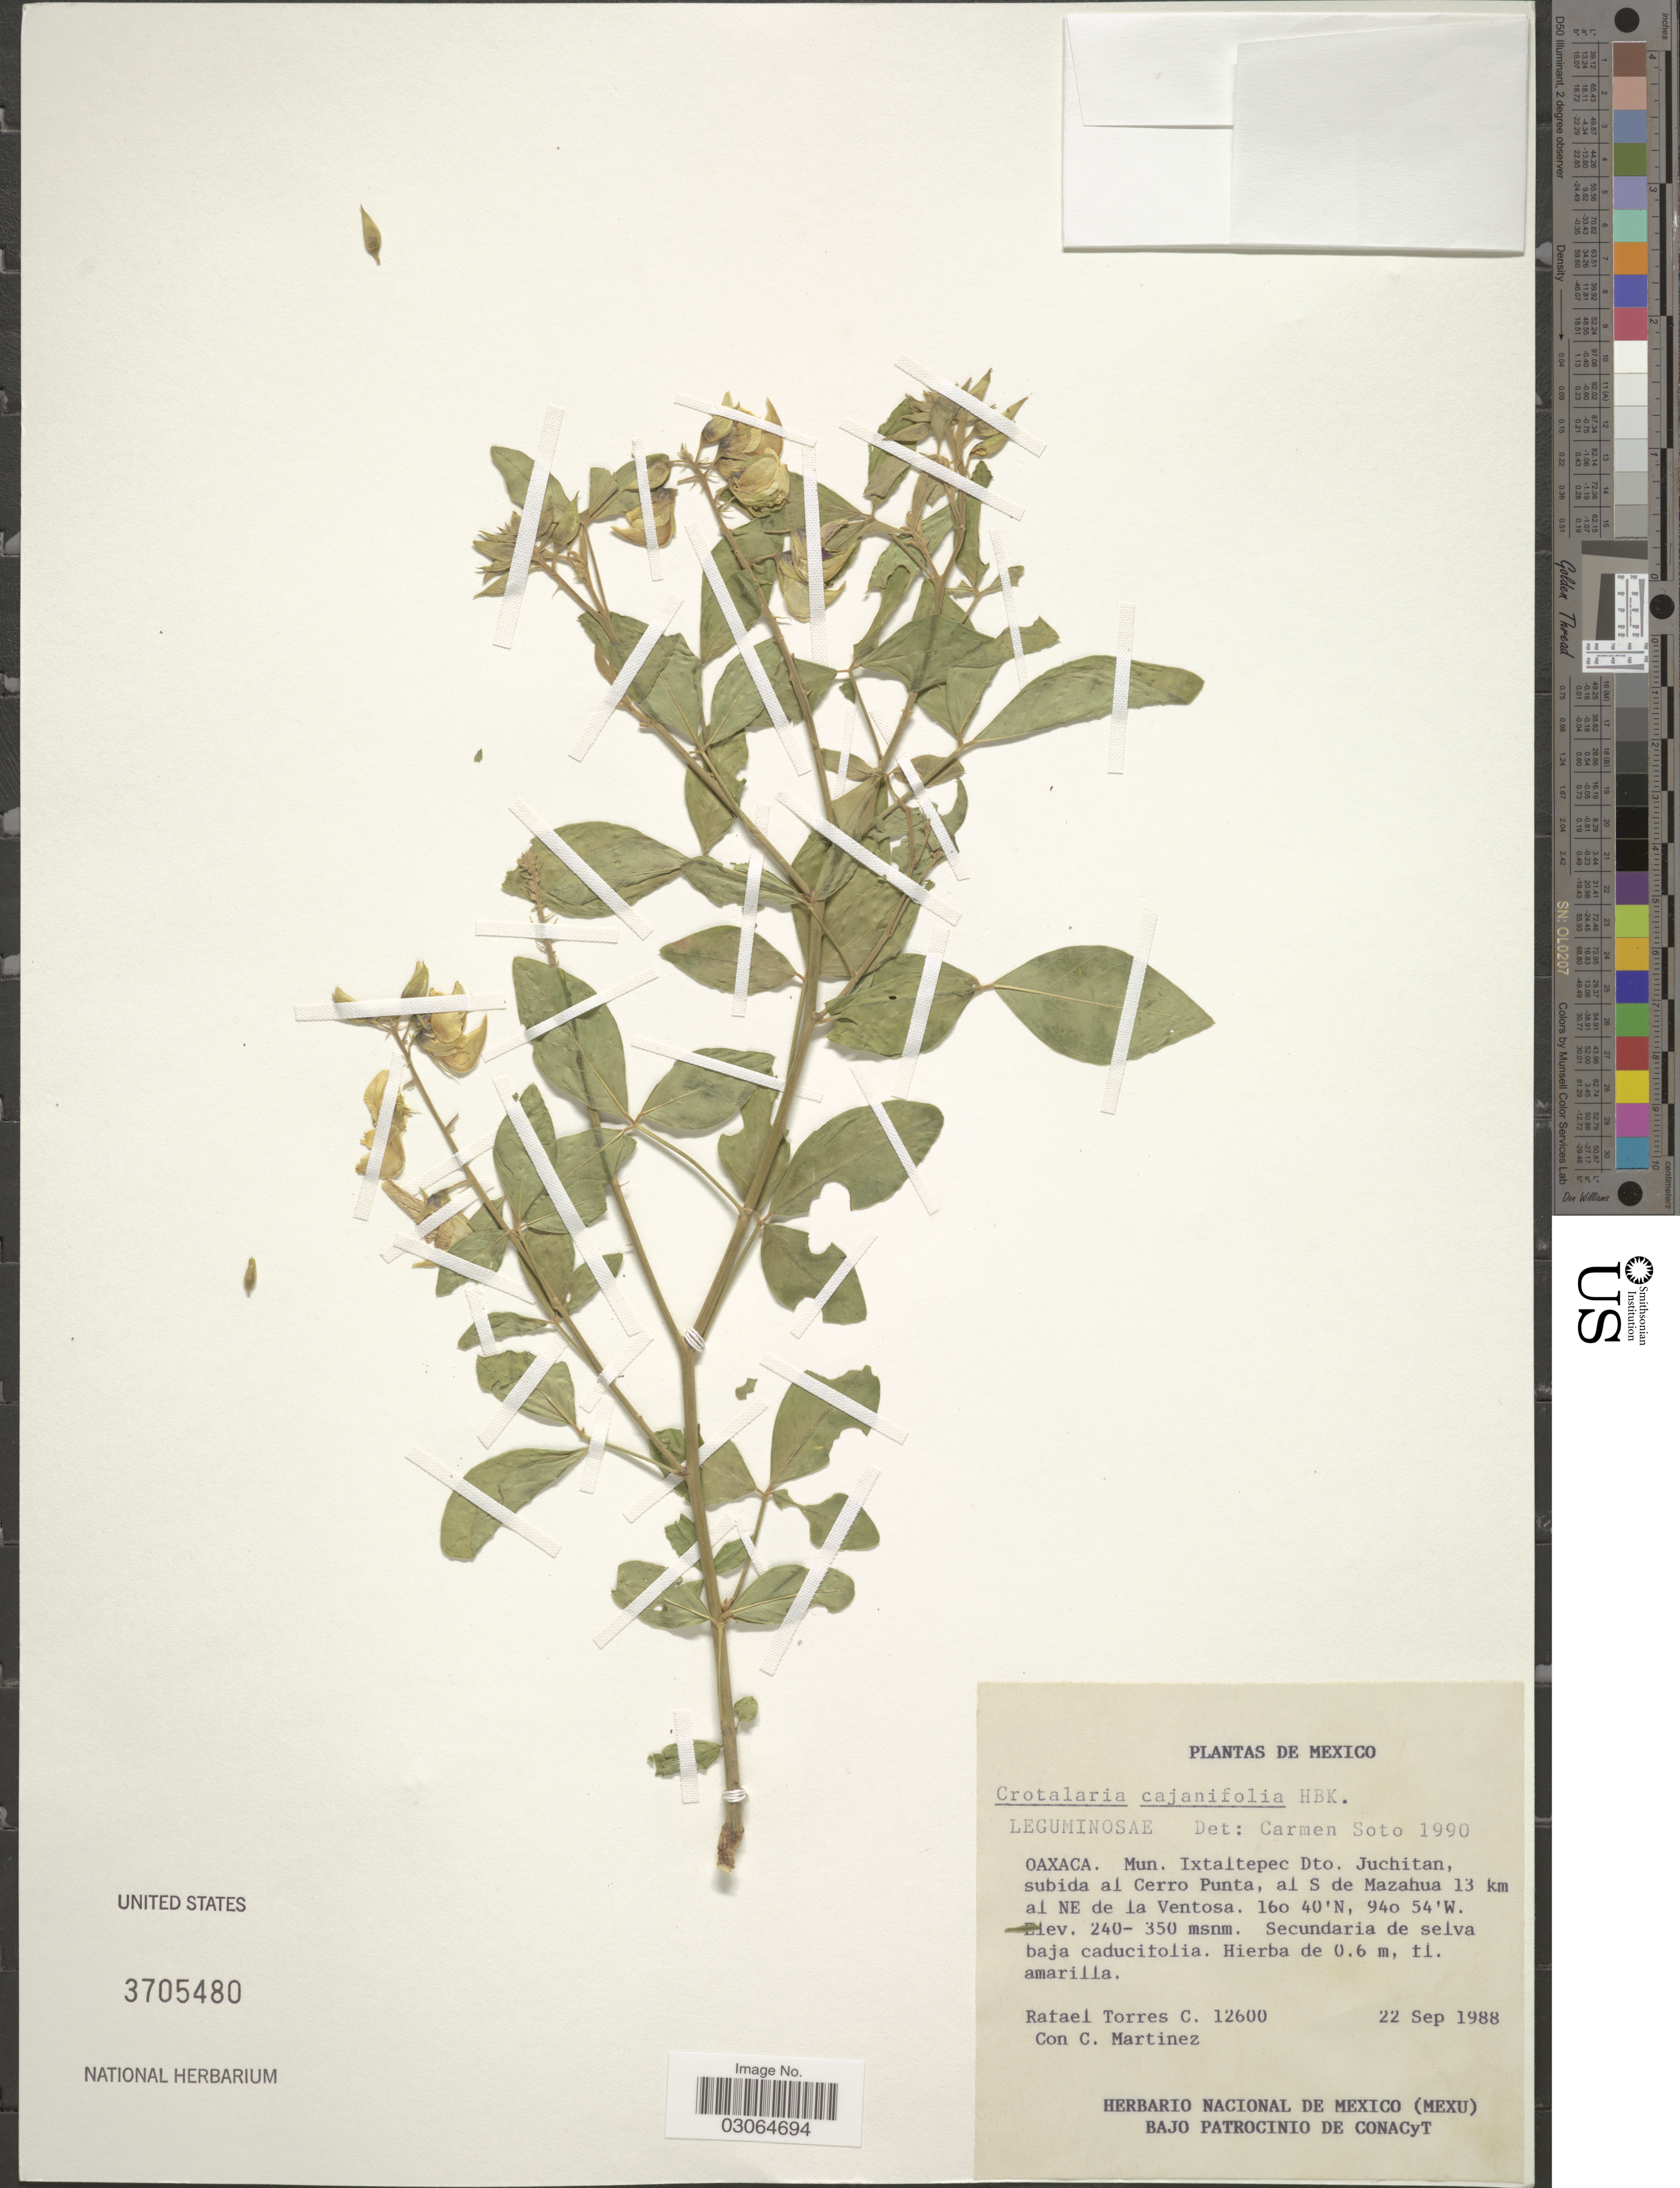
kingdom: Plantae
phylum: Tracheophyta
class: Magnoliopsida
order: Fabales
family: Fabaceae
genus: Crotalaria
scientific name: Crotalaria cajanifolia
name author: Kunth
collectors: R. Torres C. & C. Martínez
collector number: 12600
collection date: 1988-09-22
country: Mexico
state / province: Oaxaca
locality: Mun. Ixtaltepec Dto. Juchitan, subida al Cerro Punta, al S de Masahua 13 km al NE de la Ventosa.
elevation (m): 240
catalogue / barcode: US 3705480